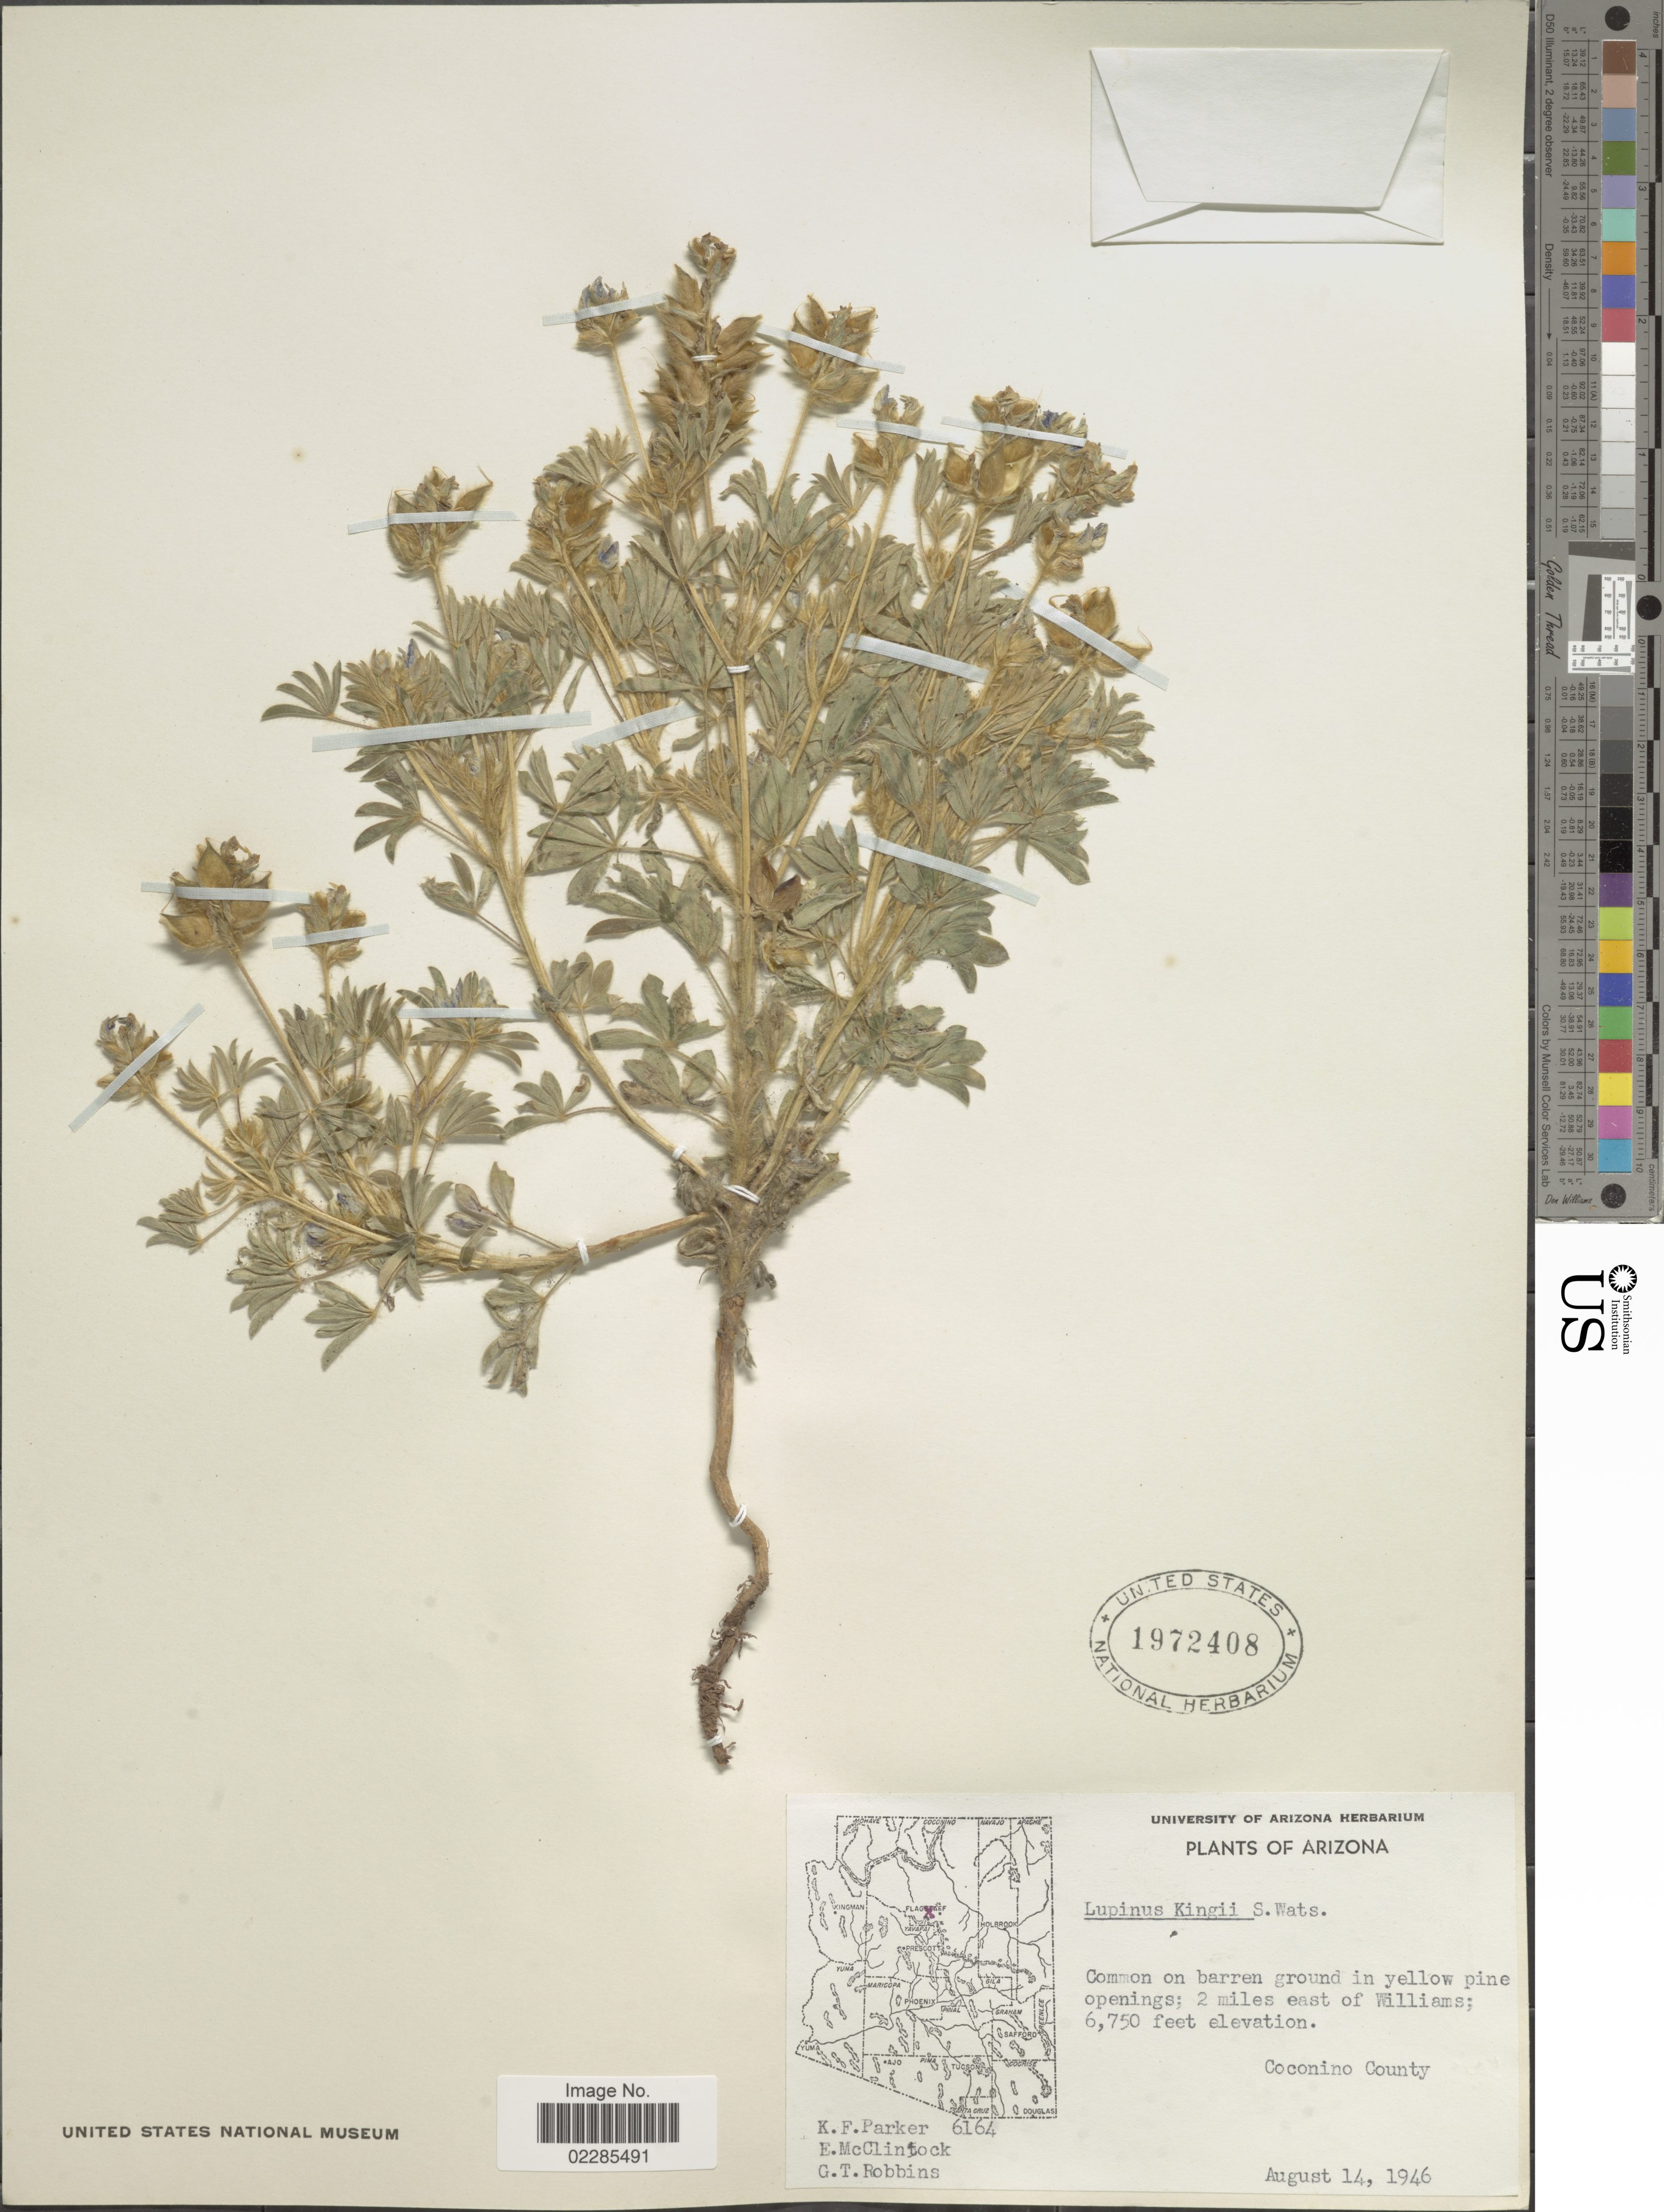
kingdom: Plantae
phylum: Tracheophyta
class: Magnoliopsida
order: Fabales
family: Fabaceae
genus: Lupinus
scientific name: Lupinus kingii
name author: S. Watson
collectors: K. F. Parker, E. McClintock & G. T. Robbins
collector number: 6164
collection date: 1946-08-14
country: United States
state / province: Arizona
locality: Common on barren ground in yellow pine openings; 2 miles east of Williams, Coconino County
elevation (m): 2057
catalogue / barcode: US 1972408